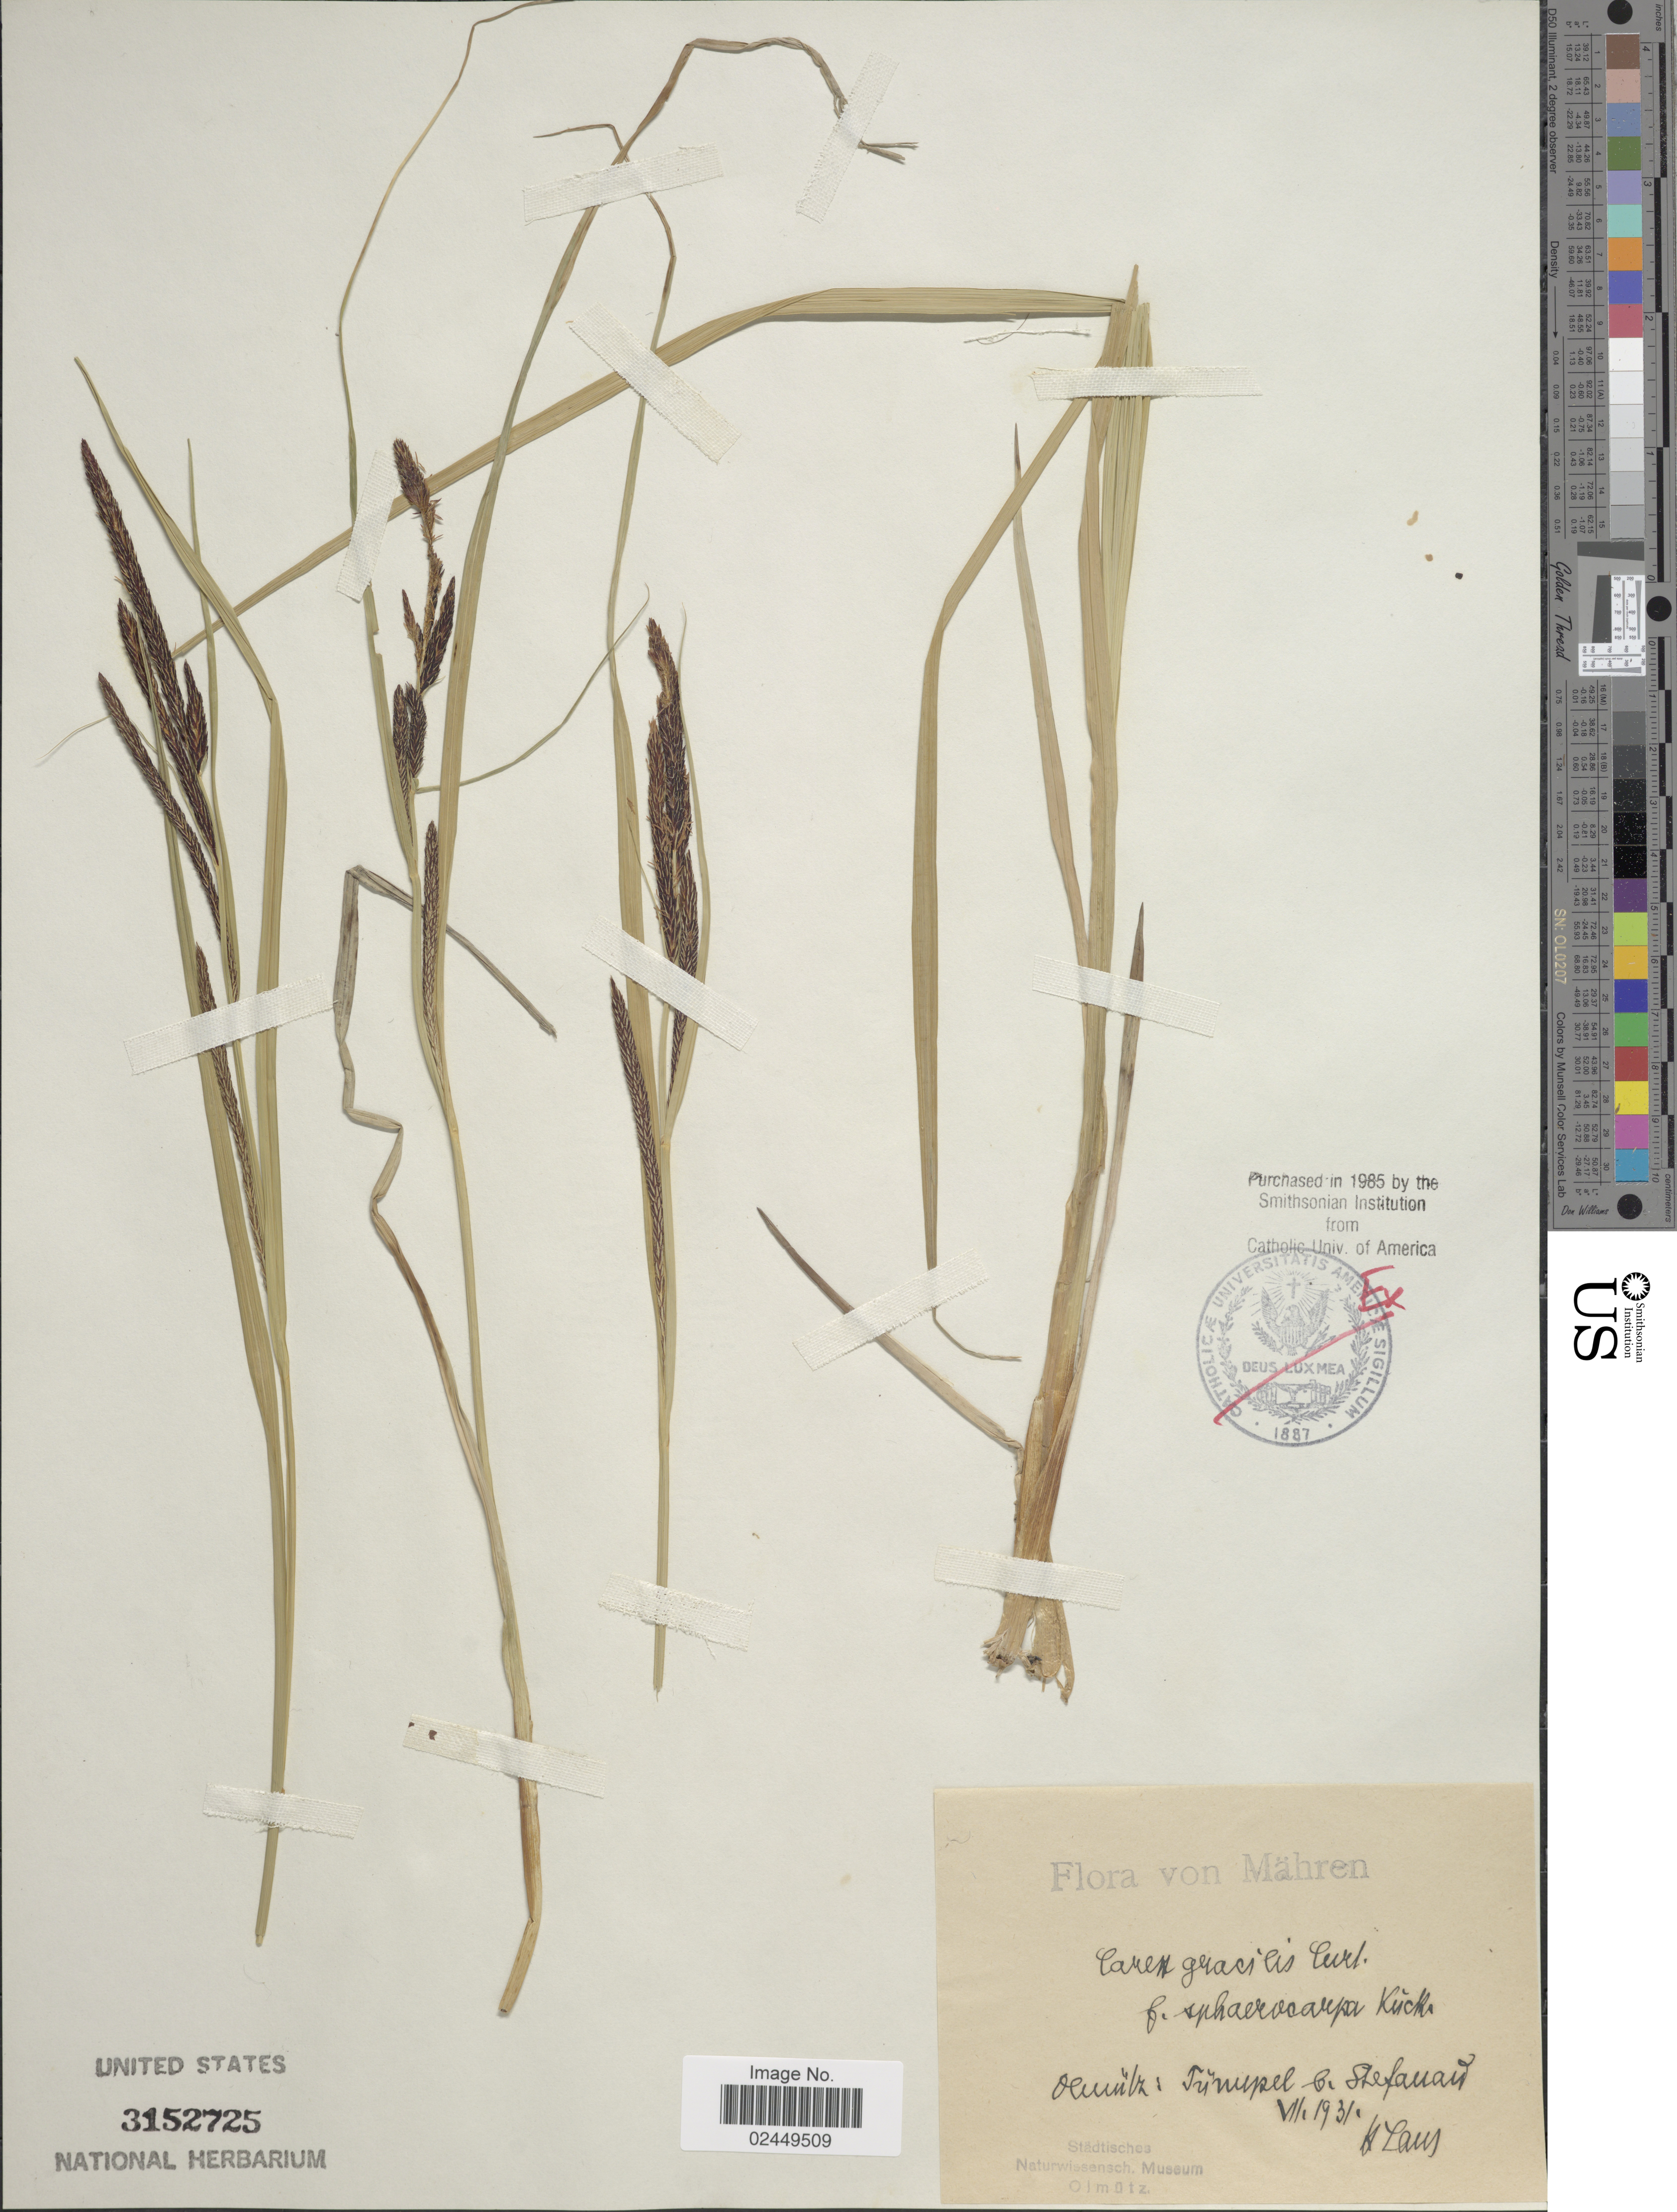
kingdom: Plantae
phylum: Tracheophyta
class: Liliopsida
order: Poales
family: Cyperaceae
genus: Carex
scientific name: Carex acuta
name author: L.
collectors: H. Laus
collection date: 1931-07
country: Czechia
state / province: Olomouc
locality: Mahren, Olmutz: Tunupel [interpreted] b. Stefanau.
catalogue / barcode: US 3152725